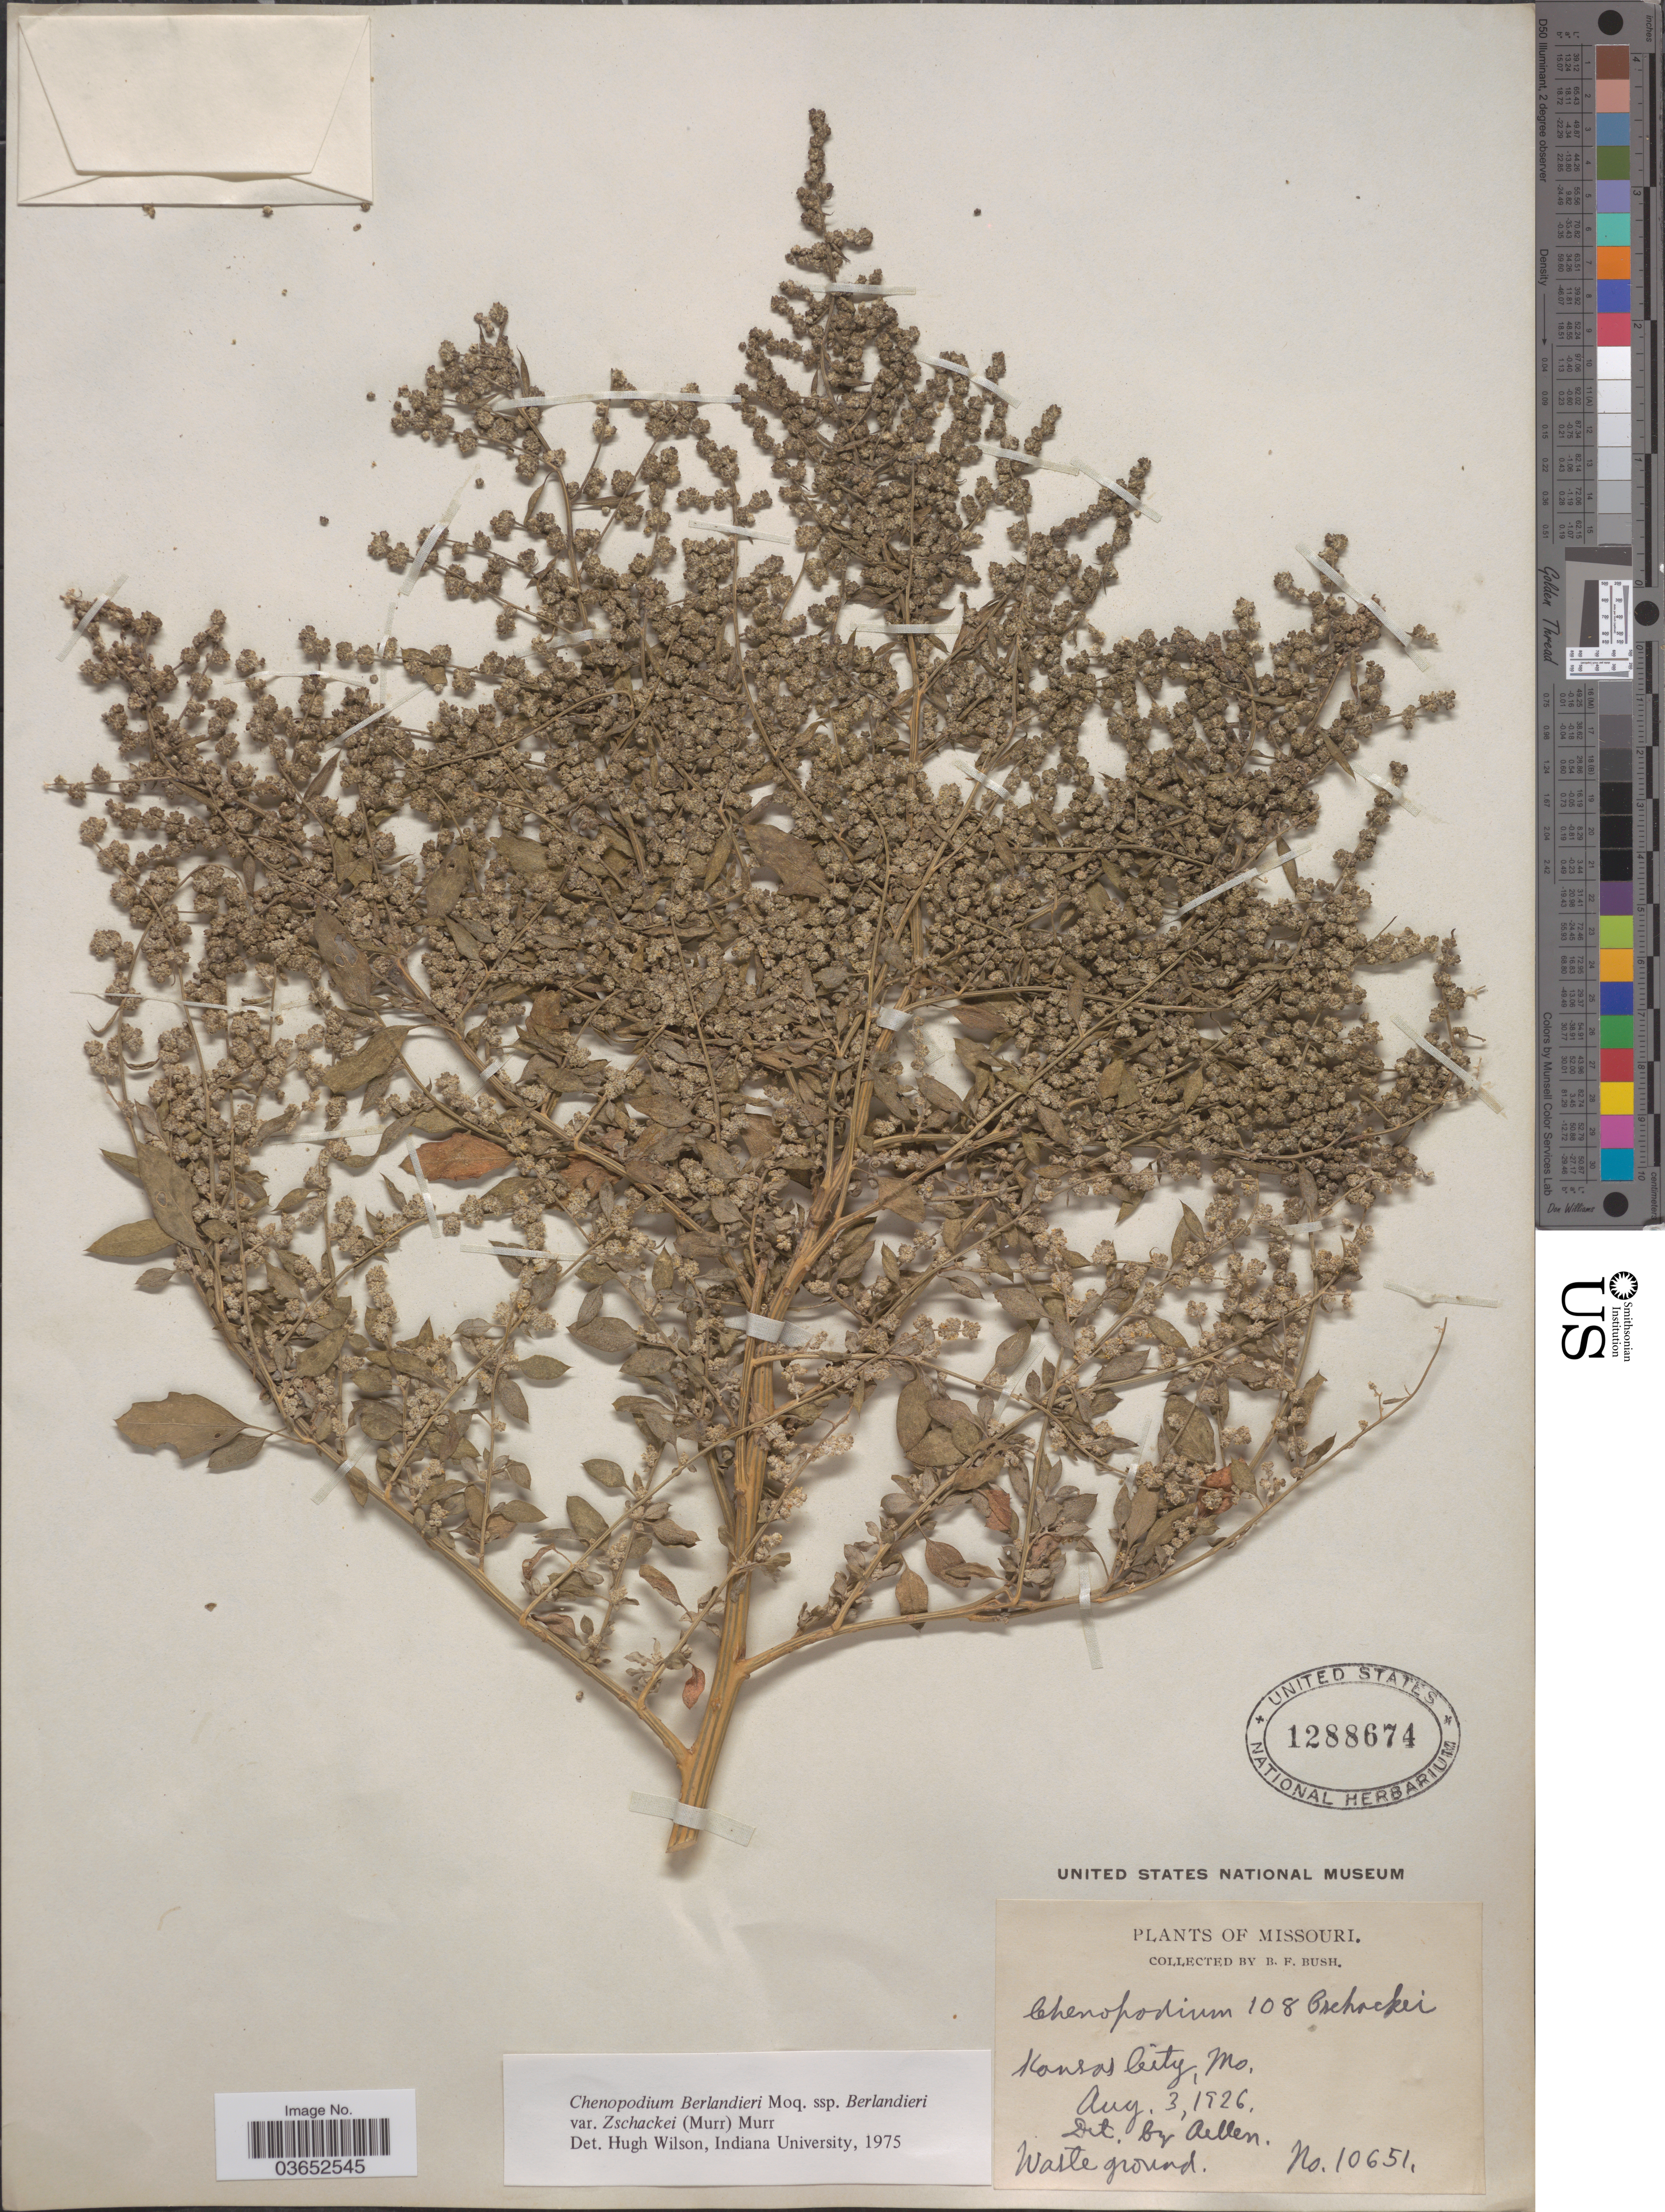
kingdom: Plantae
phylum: Tracheophyta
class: Magnoliopsida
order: Caryophyllales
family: Amaranthaceae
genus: Chenopodium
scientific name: Chenopodium berlandieri var. typicum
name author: A. Ludw. ex Graebn.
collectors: B. F. Bush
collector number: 10651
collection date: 1926-08-03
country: United States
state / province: Missouri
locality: Kansas City.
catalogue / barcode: US 1288674